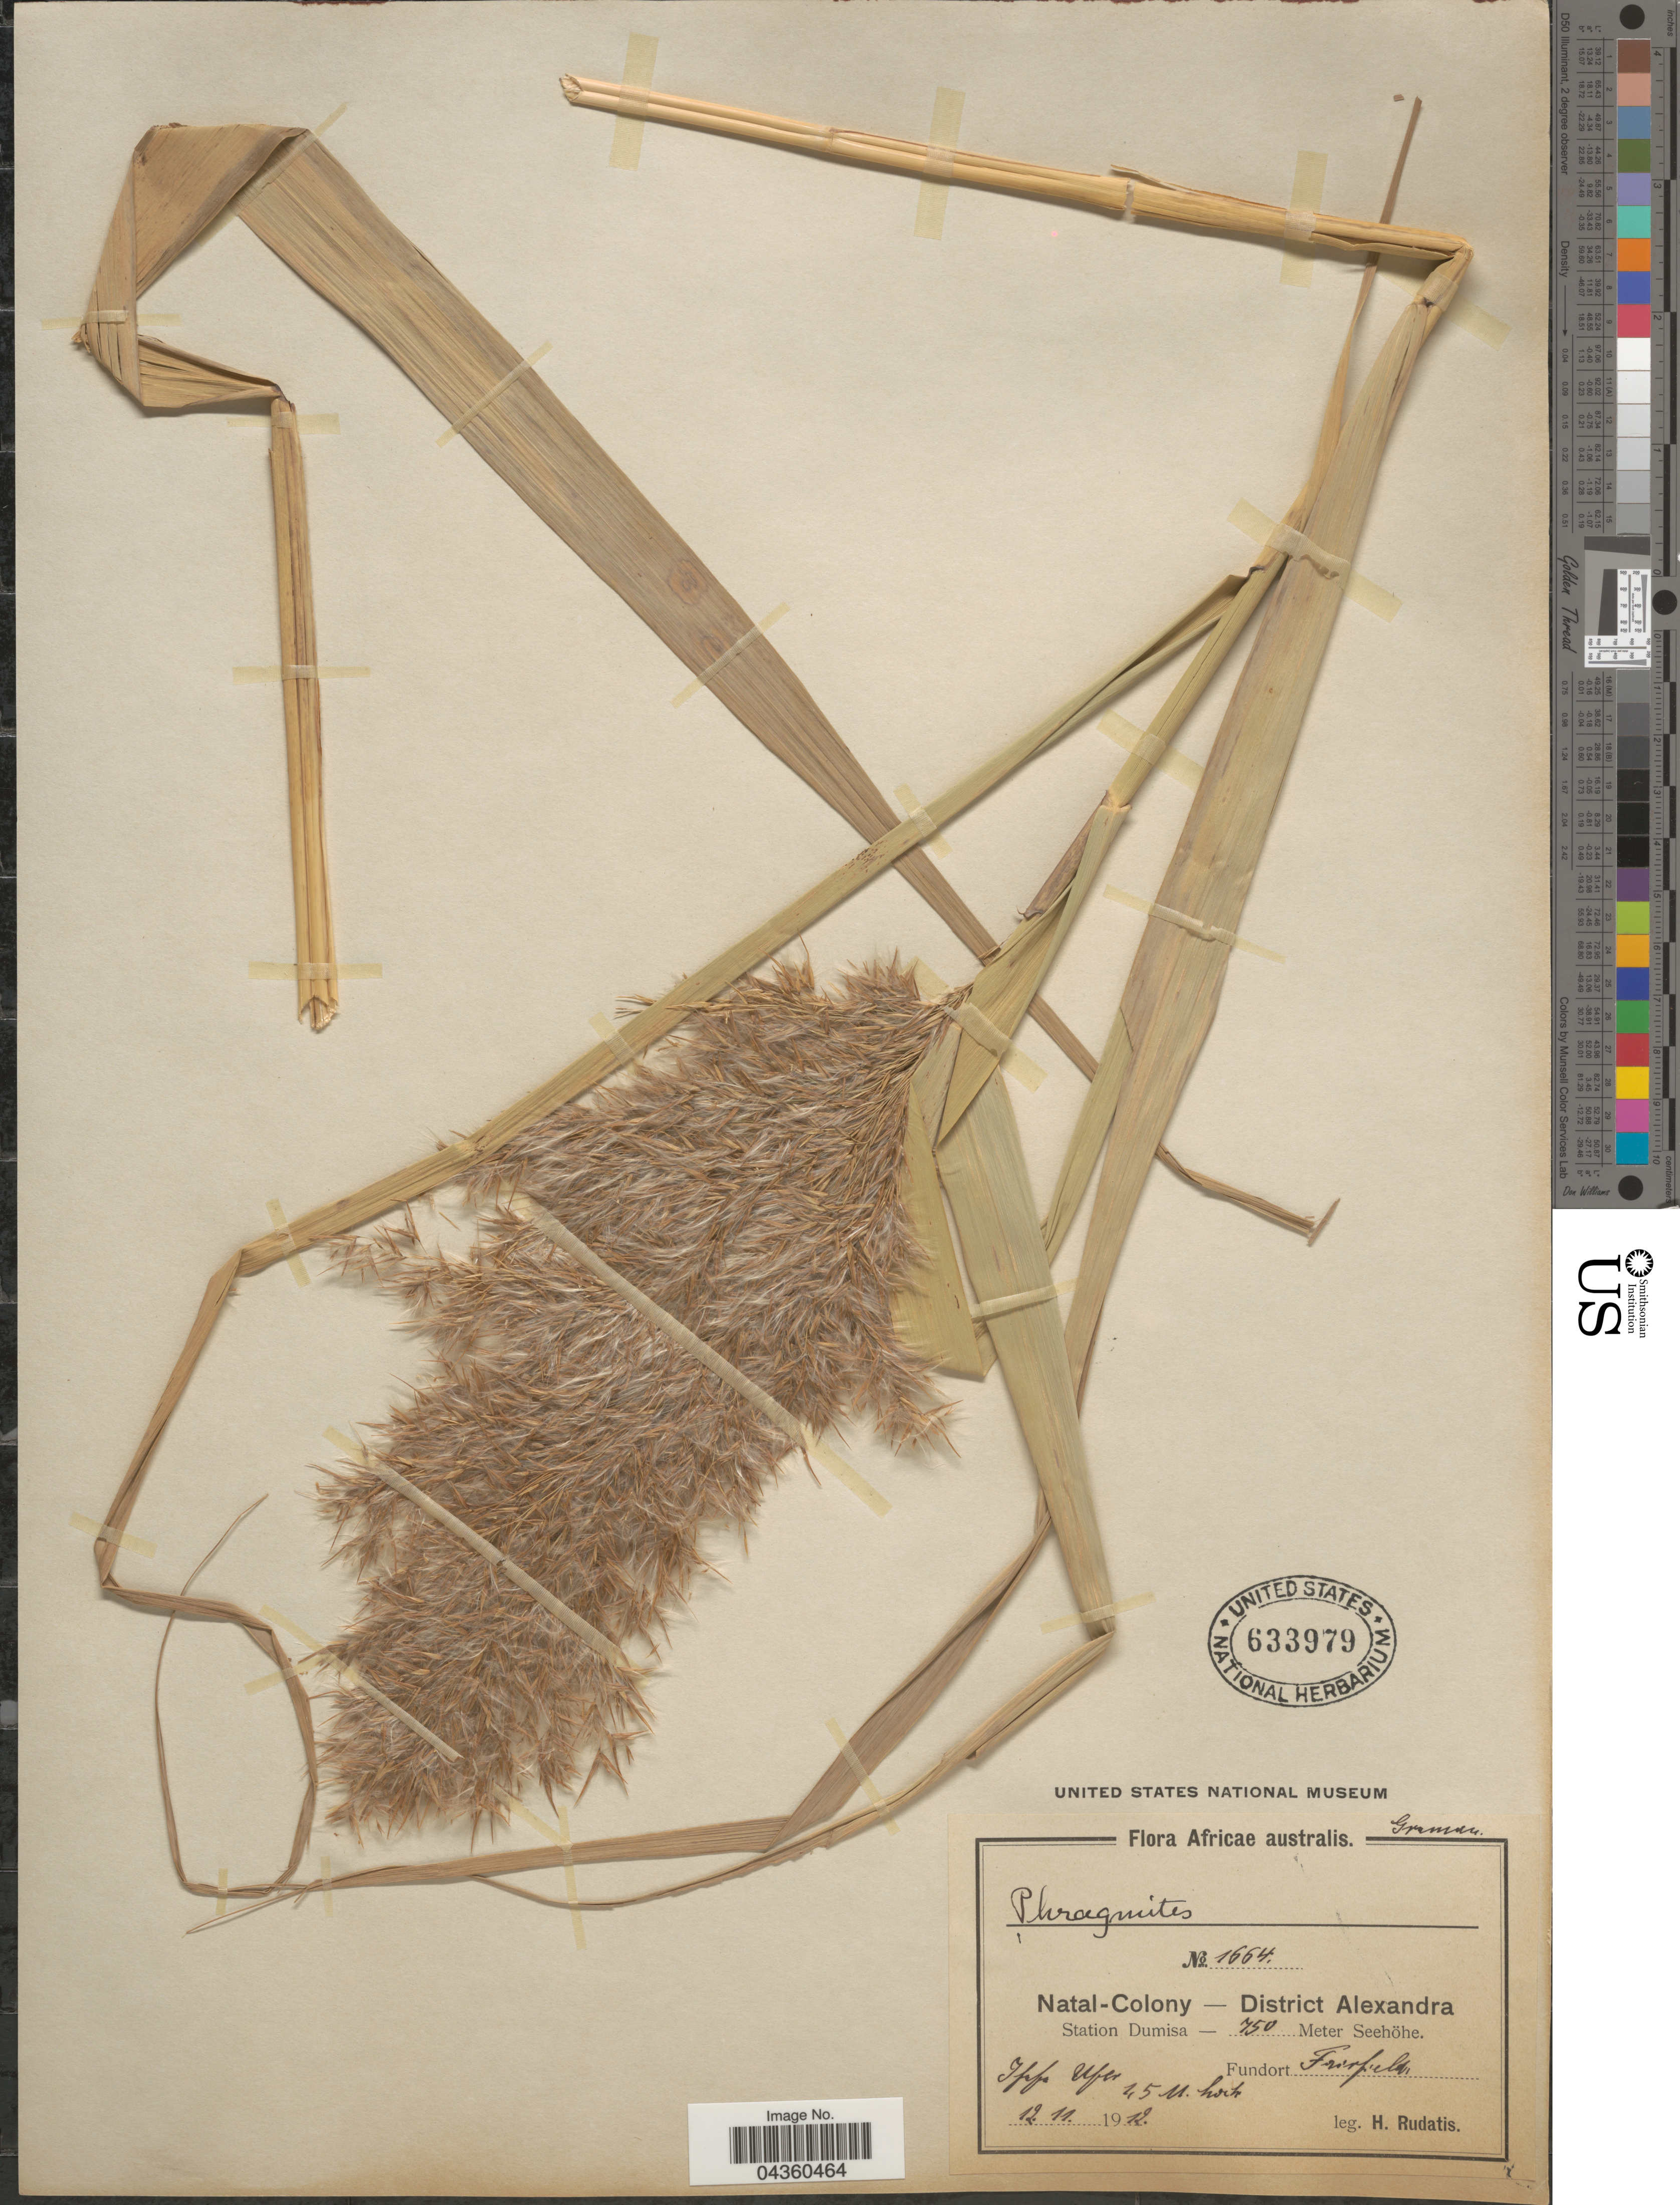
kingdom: Plantae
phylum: Tracheophyta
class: Liliopsida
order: Poales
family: Poaceae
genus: Phragmites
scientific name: Phragmites australis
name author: (Cav.) Trin. ex Steud.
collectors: H. Rudatis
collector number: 1664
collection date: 1912-11-12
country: South Africa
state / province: KwaZulu-Natal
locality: Africae australis. Natal-Colony - District Alexandra. Station Dumisa. Fairfield.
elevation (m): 750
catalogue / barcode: US 633979